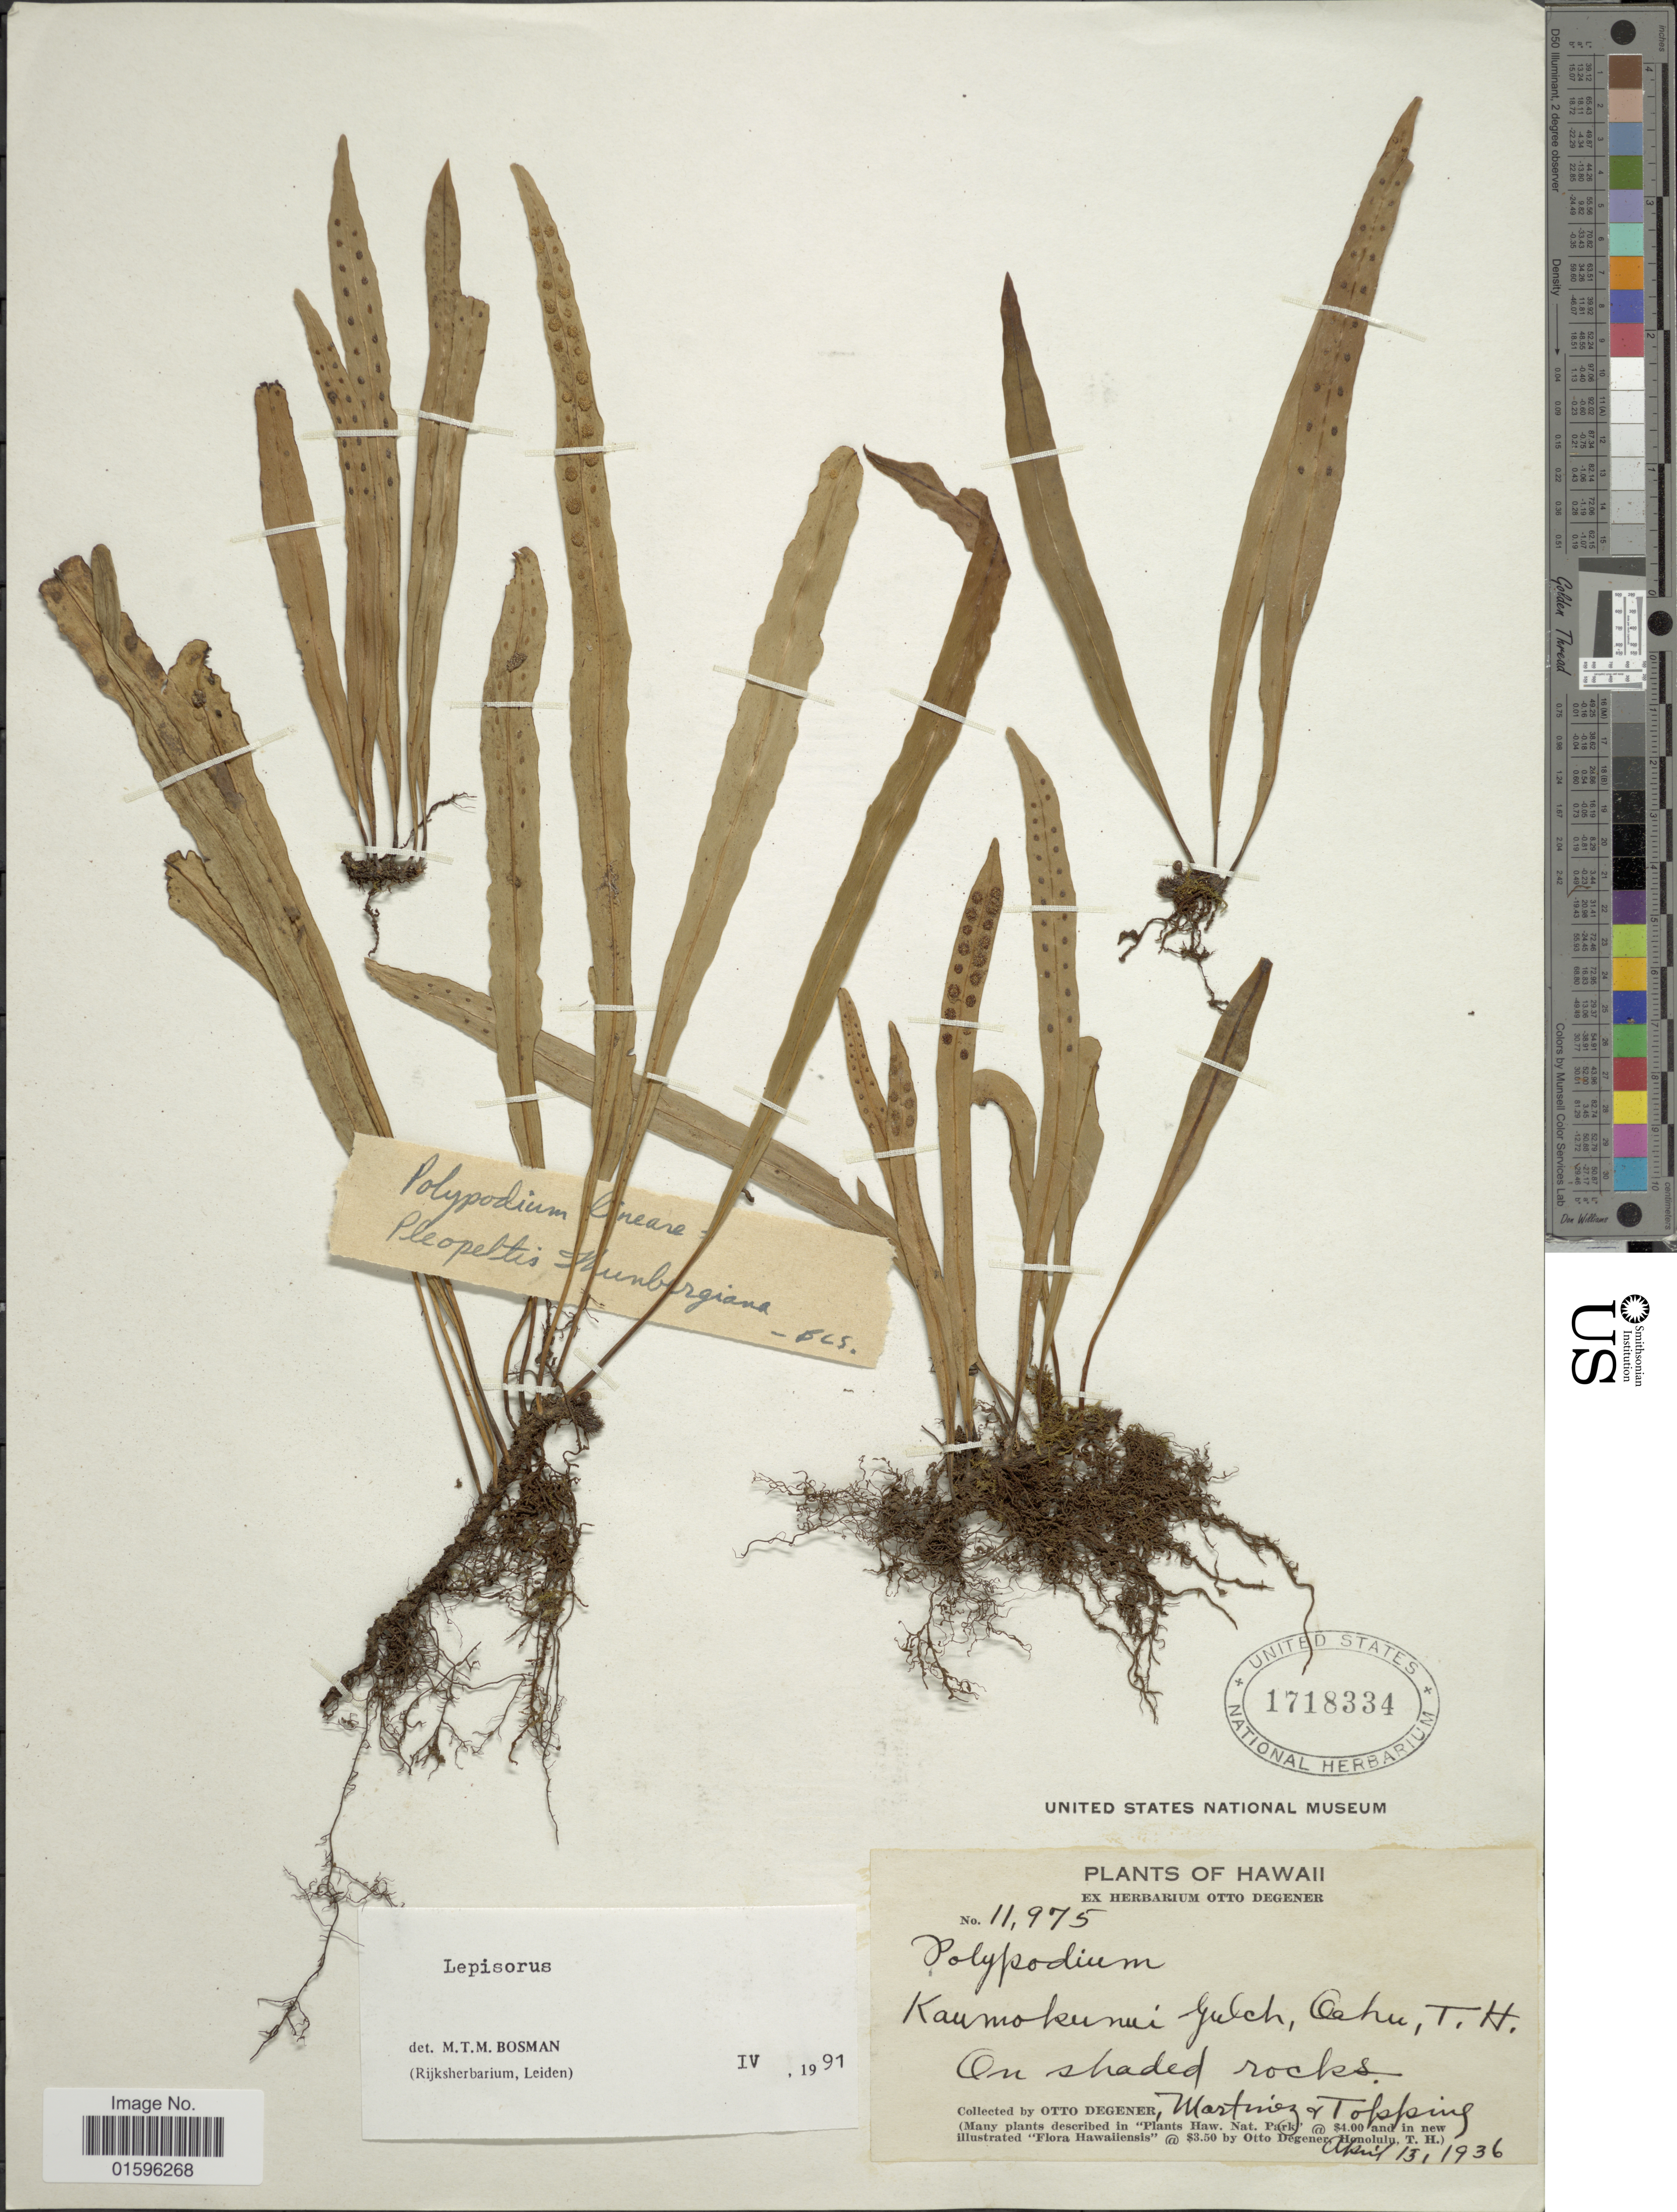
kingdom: Plantae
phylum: Tracheophyta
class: Polypodiopsida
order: Polypodiales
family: Polypodiaceae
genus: Polypodium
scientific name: Polypodium lineare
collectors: O. Degener, -- Martinez & D. L. Topping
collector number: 11975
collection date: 1936-04-15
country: United States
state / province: Hawaii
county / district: Honolulu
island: Oahu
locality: Hawaii, Kaumokumi Gulch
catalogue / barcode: US 1718334